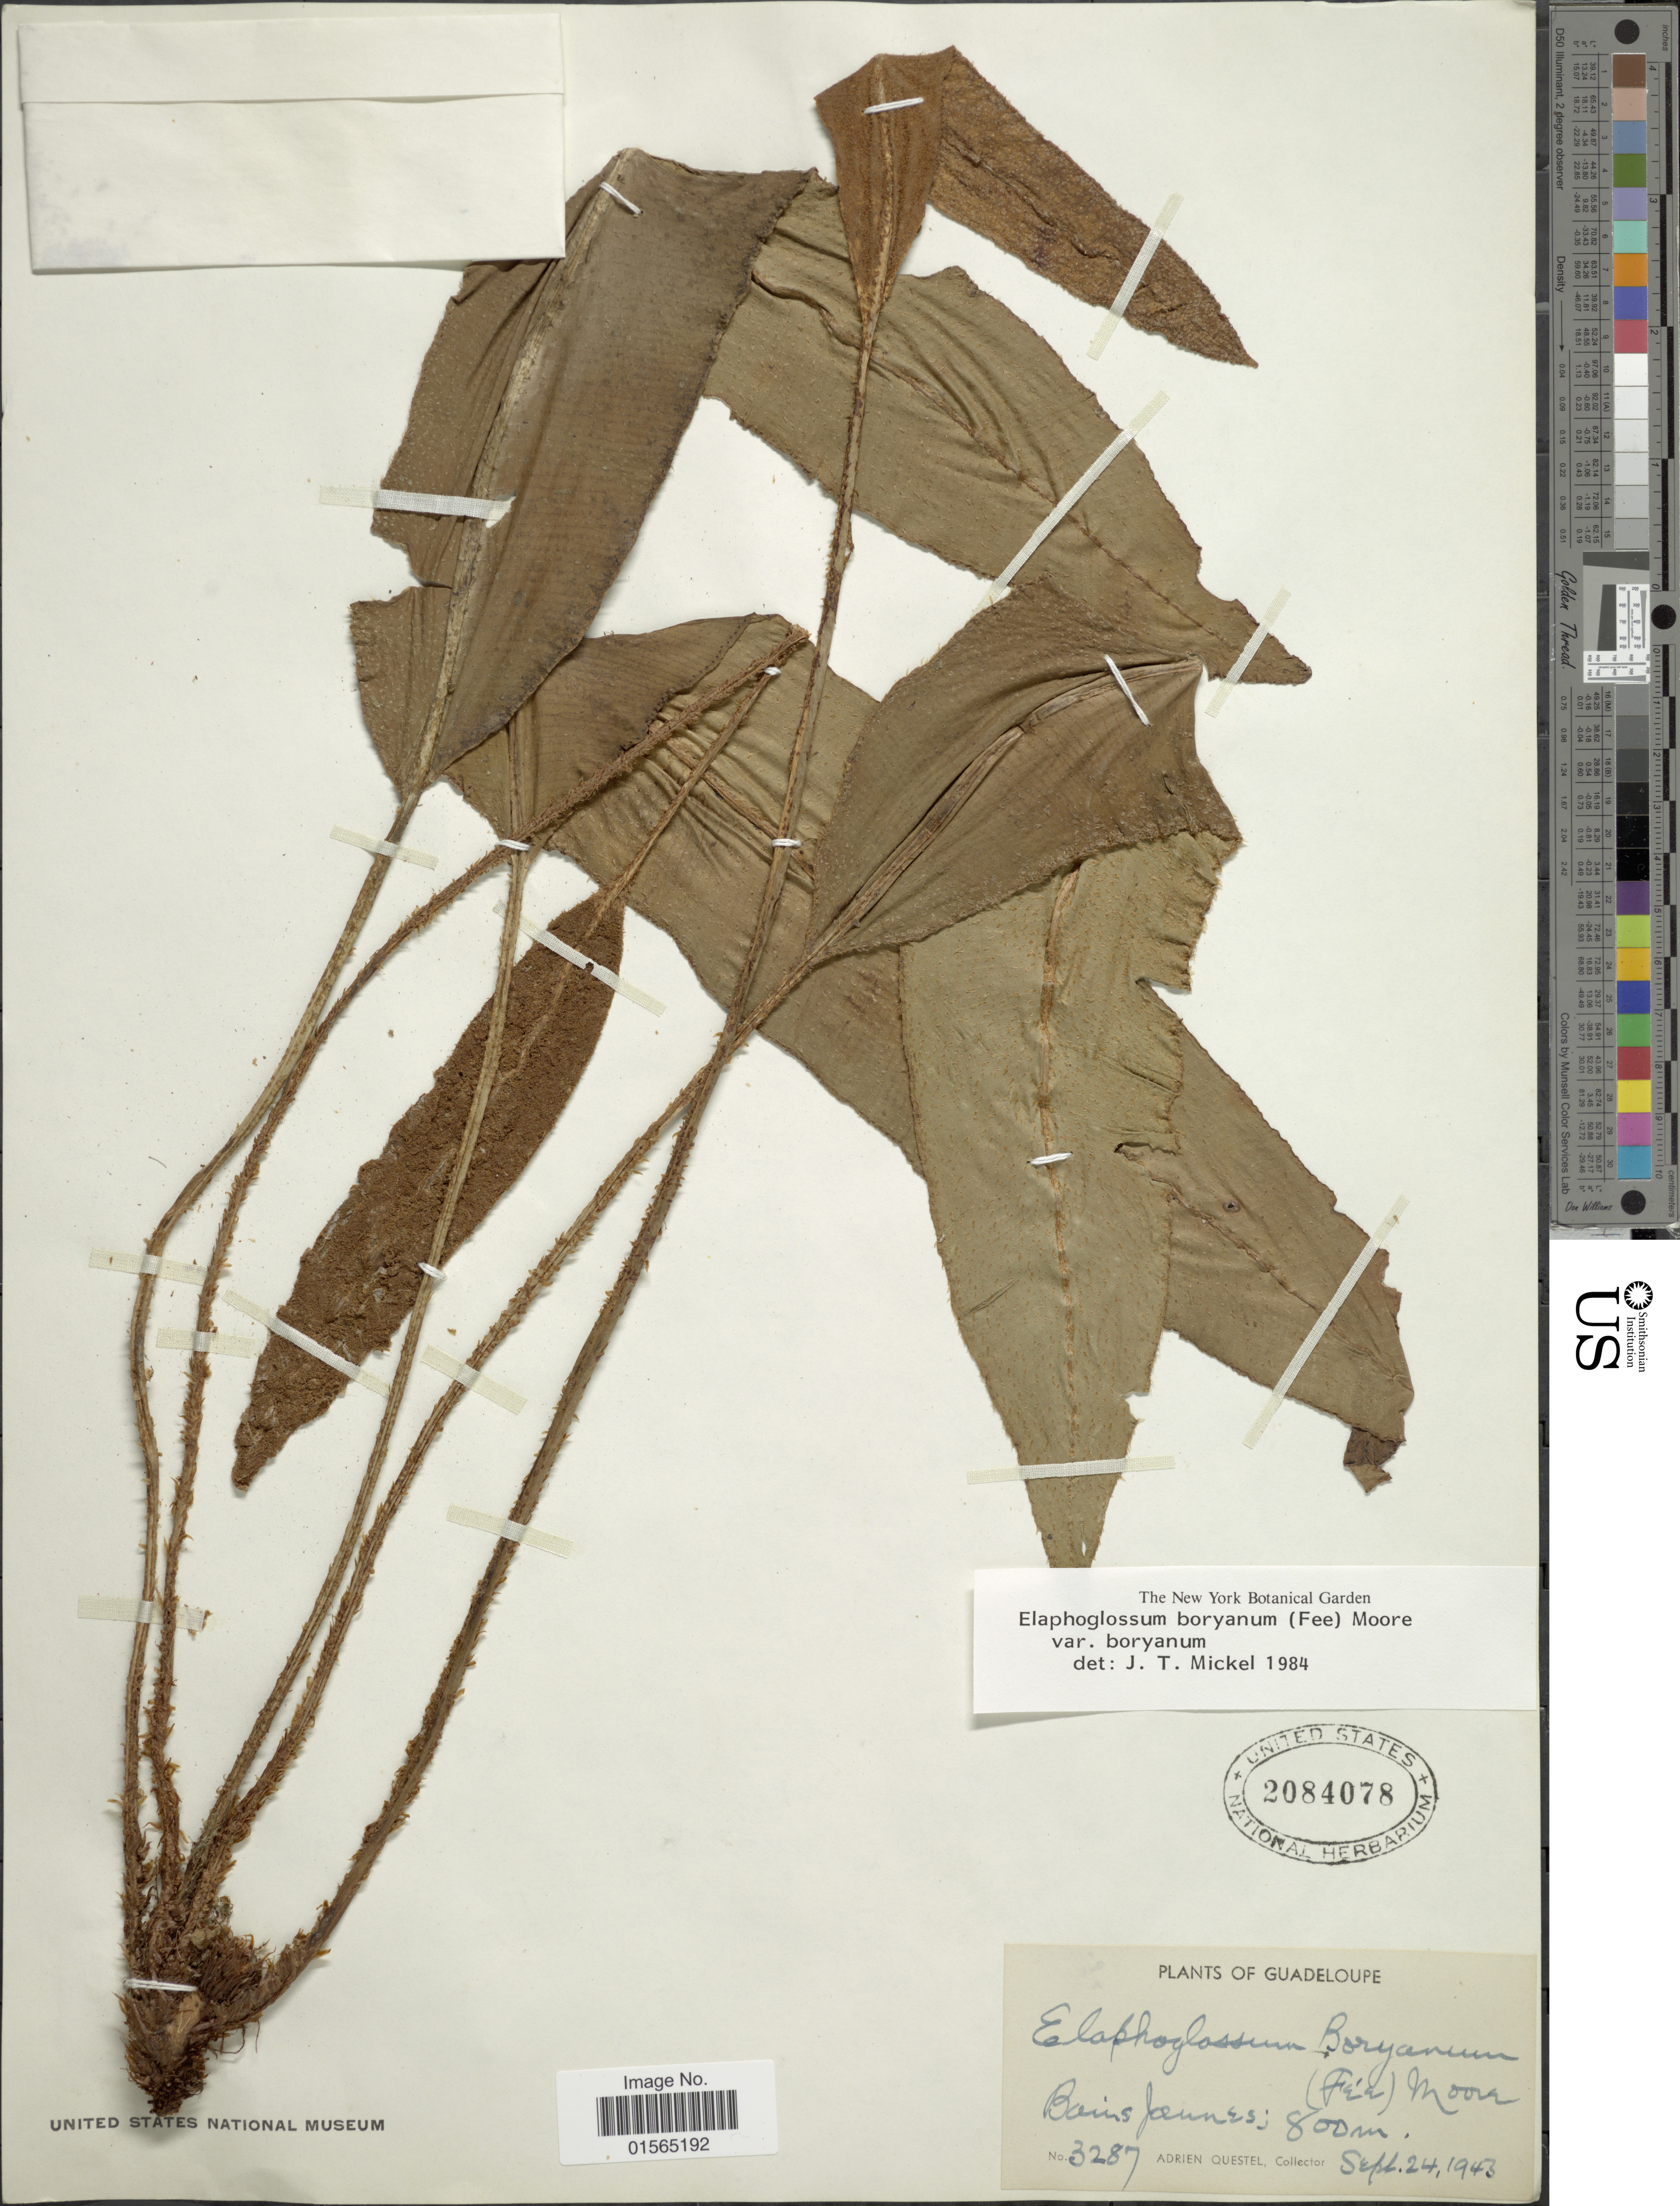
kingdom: Plantae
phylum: Tracheophyta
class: Polypodiopsida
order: Polypodiales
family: Dryopteridaceae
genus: Elaphoglossum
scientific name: Elaphoglossum boryanum var. boryanum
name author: (Fée) T. Moore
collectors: A. Questel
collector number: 3287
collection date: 1943-09-24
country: Guadeloupe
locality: Bains Jaunes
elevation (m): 800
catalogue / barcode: US 2084078